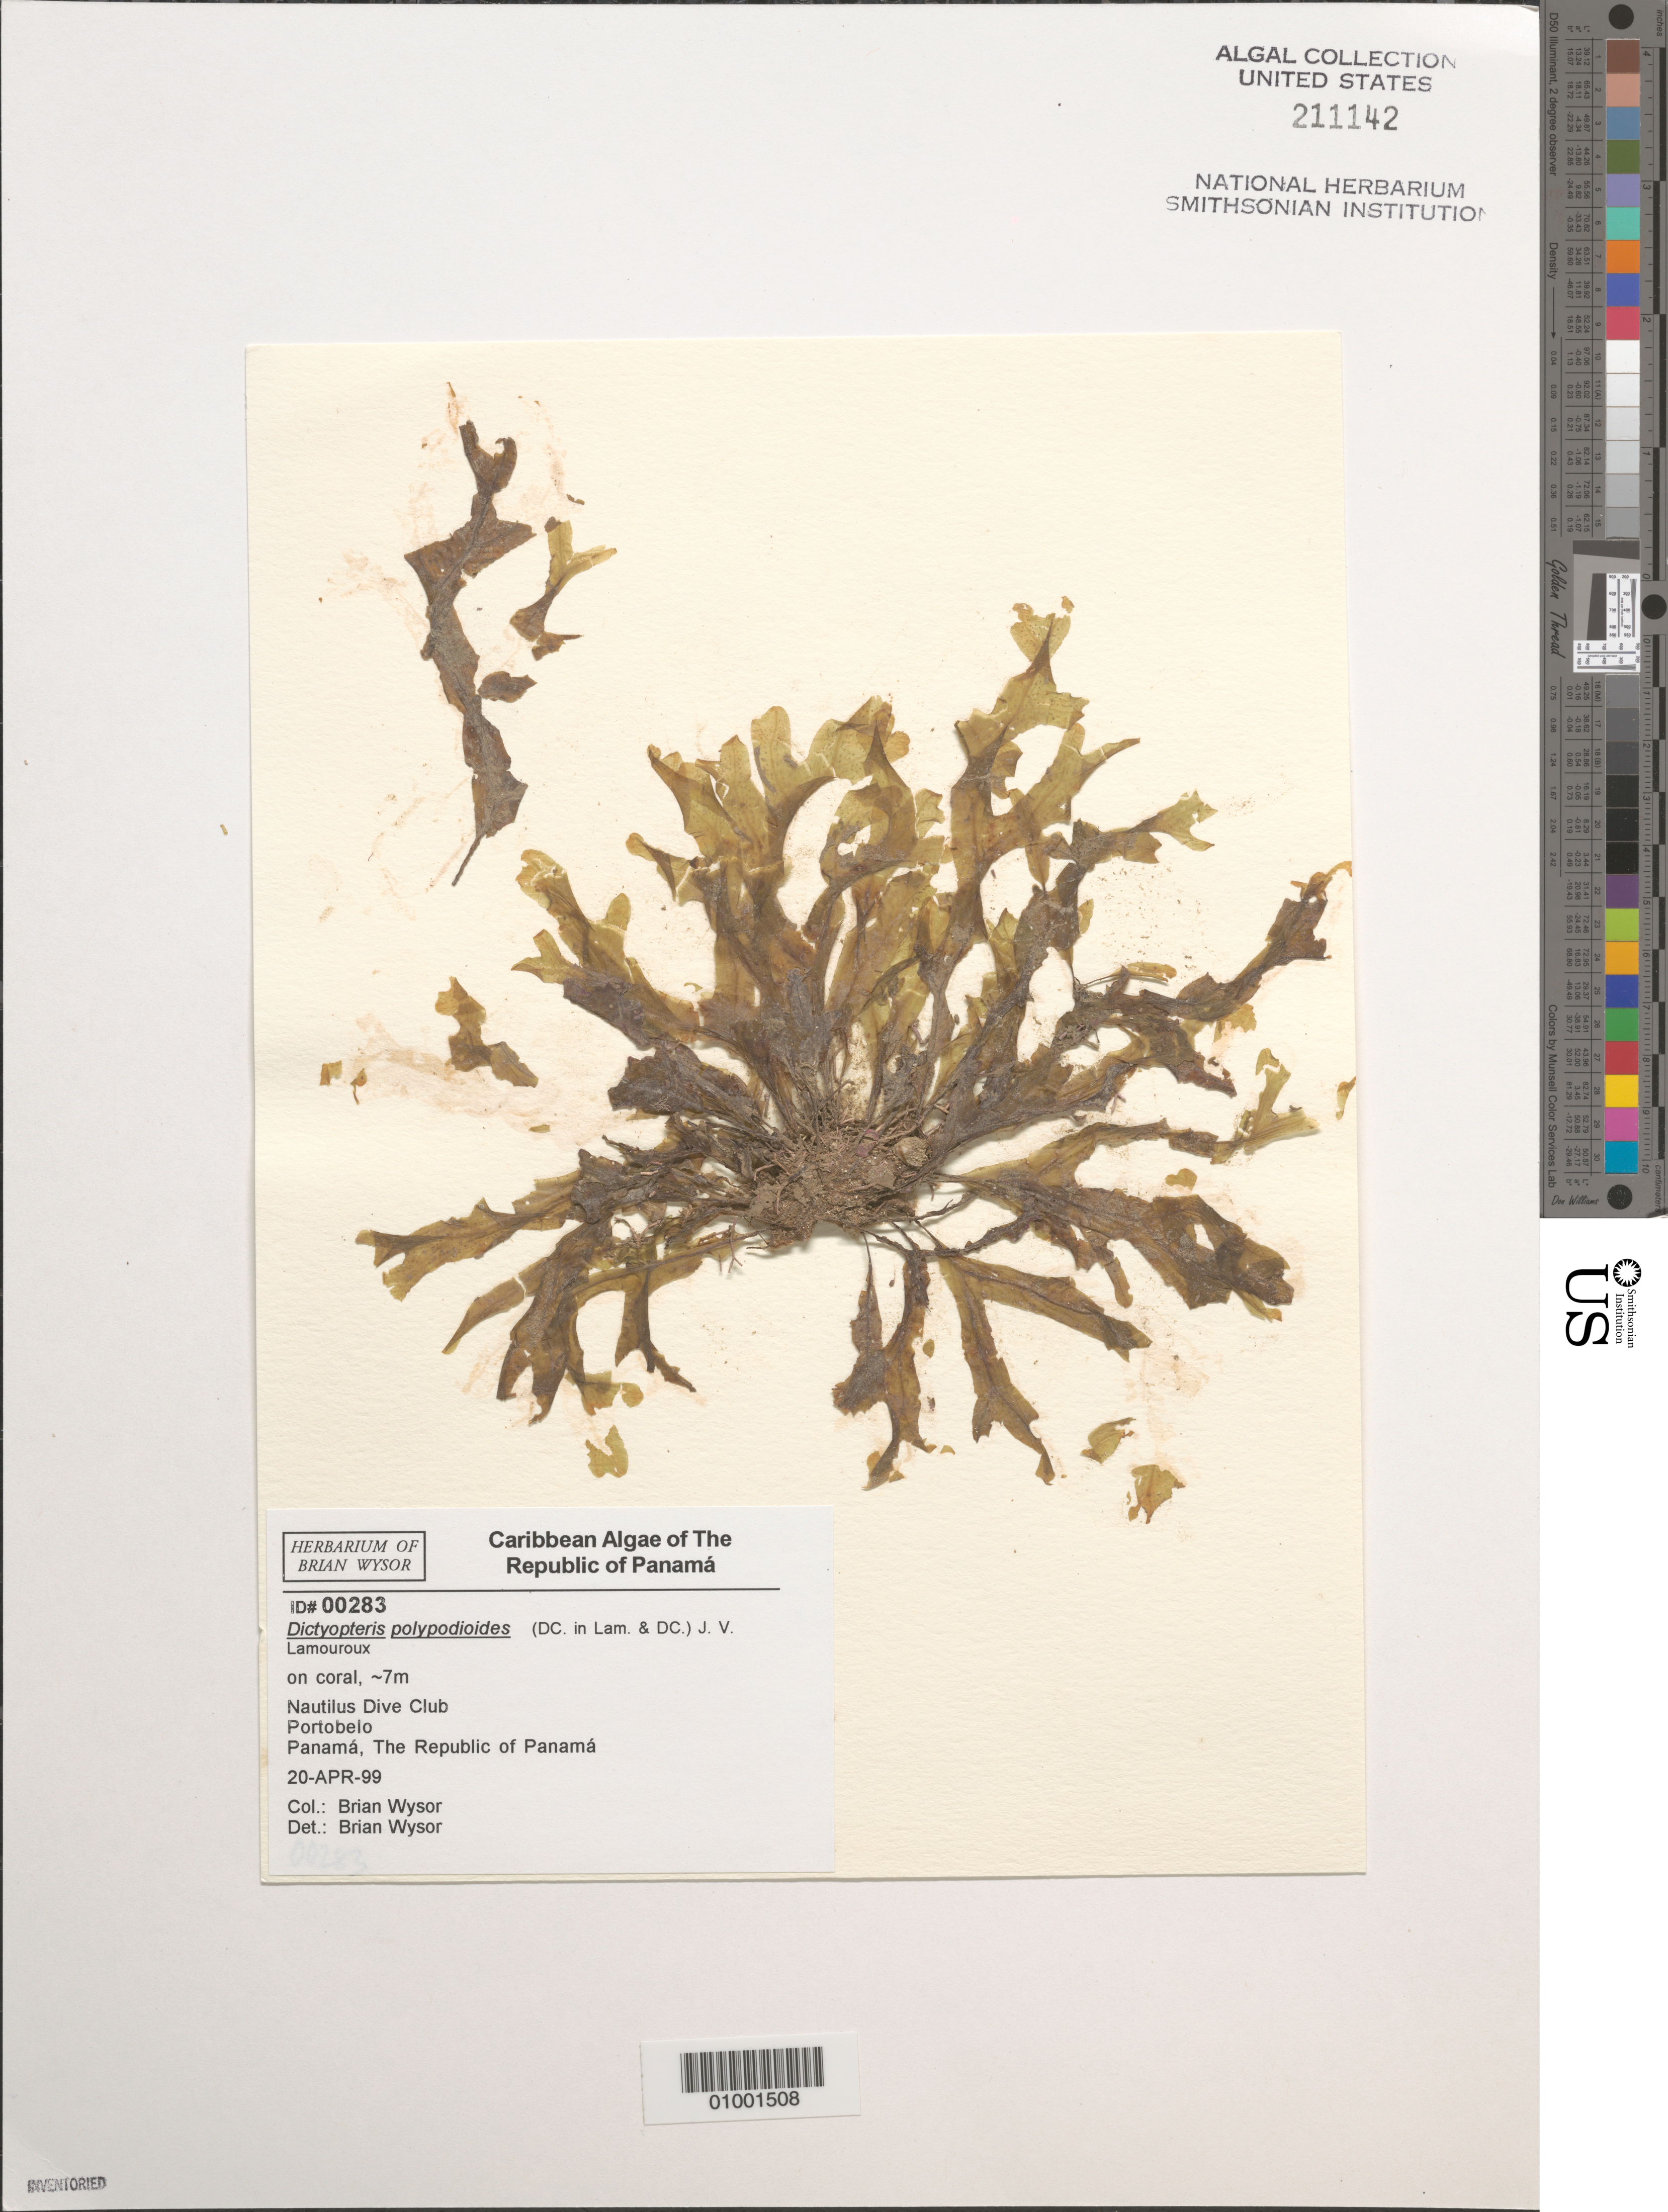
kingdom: Chromista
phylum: Ochrophyta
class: Phaeophyceae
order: Dictyotales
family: Dictyotaceae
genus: Dictyopteris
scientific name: Dictyopteris polypodioides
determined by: Wysor, B.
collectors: B. Wysor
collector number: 00283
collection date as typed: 20 Apr 1999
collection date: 1999-04-20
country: Panama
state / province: Panamá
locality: Nautilus Dive Club, Portobelo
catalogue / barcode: US 211142